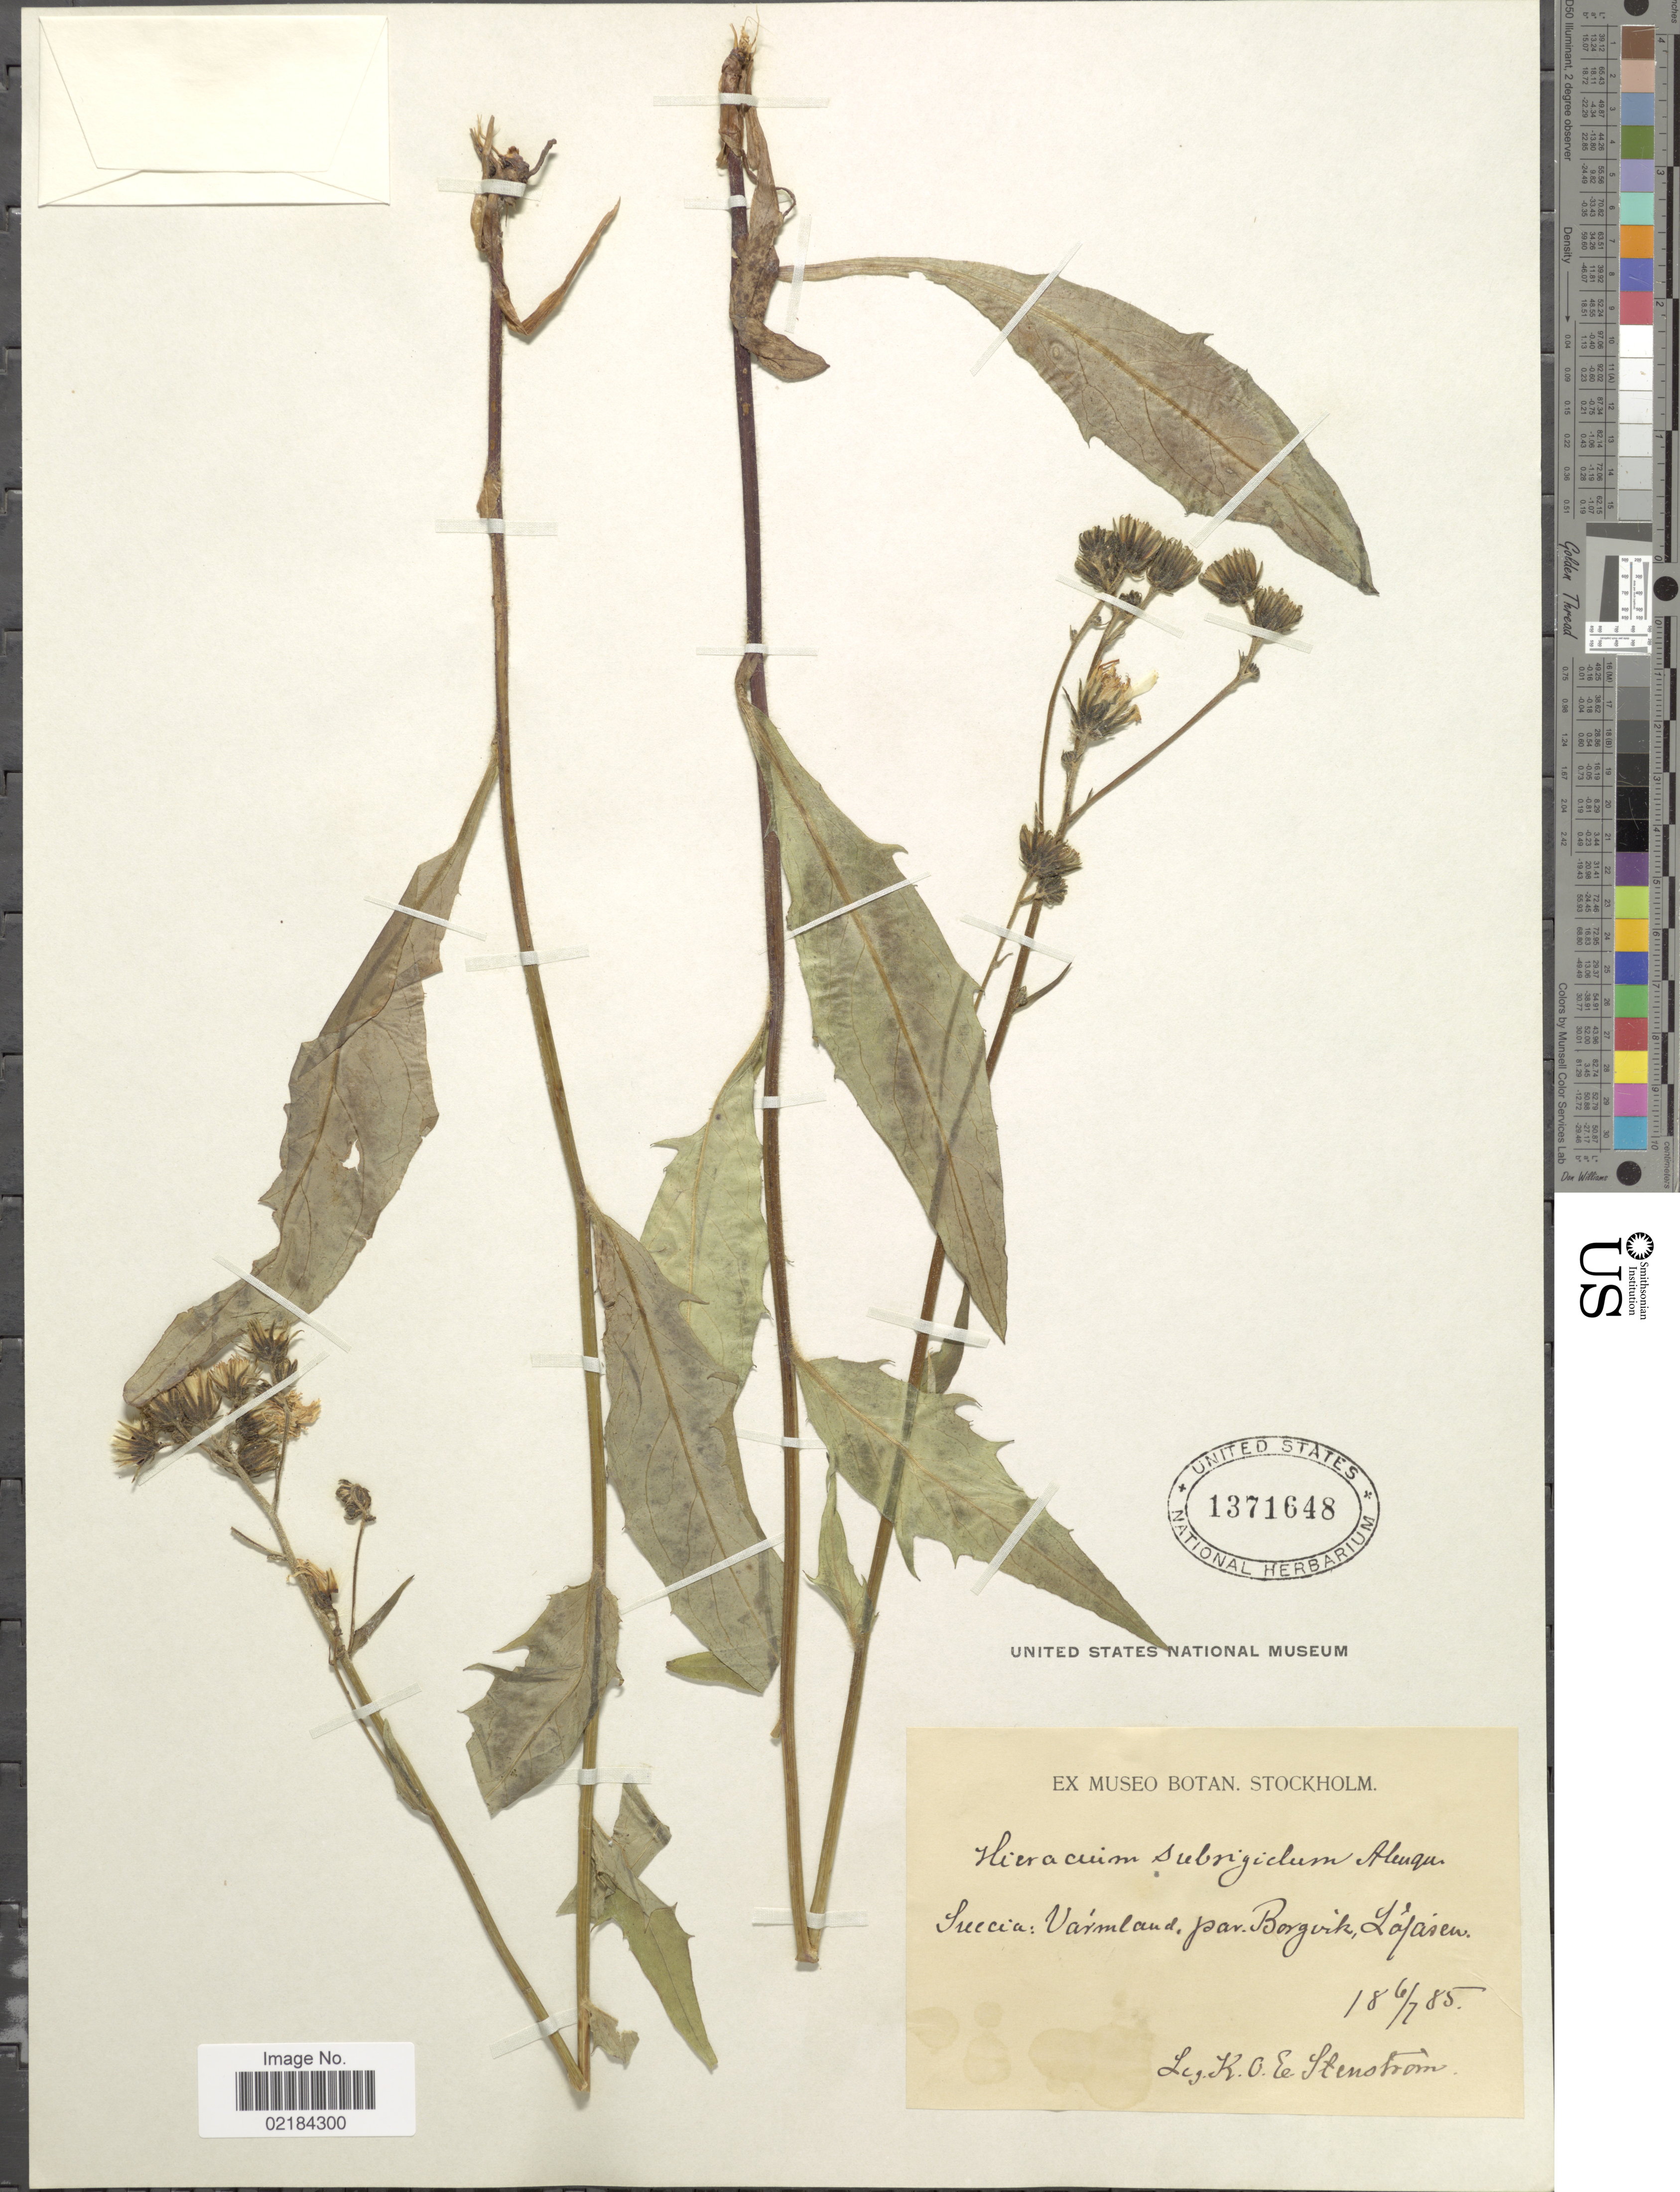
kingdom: Plantae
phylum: Tracheophyta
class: Magnoliopsida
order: Asterales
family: Asteraceae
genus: Hieracium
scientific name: Hieracium subrigidum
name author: Almquist ex Dahlst.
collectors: K. O. E. Stenström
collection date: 1885-07-06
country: Sweden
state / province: Varmland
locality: Suecia: Varmland par. Borgvik, Löfåsen.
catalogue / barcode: US 1371648